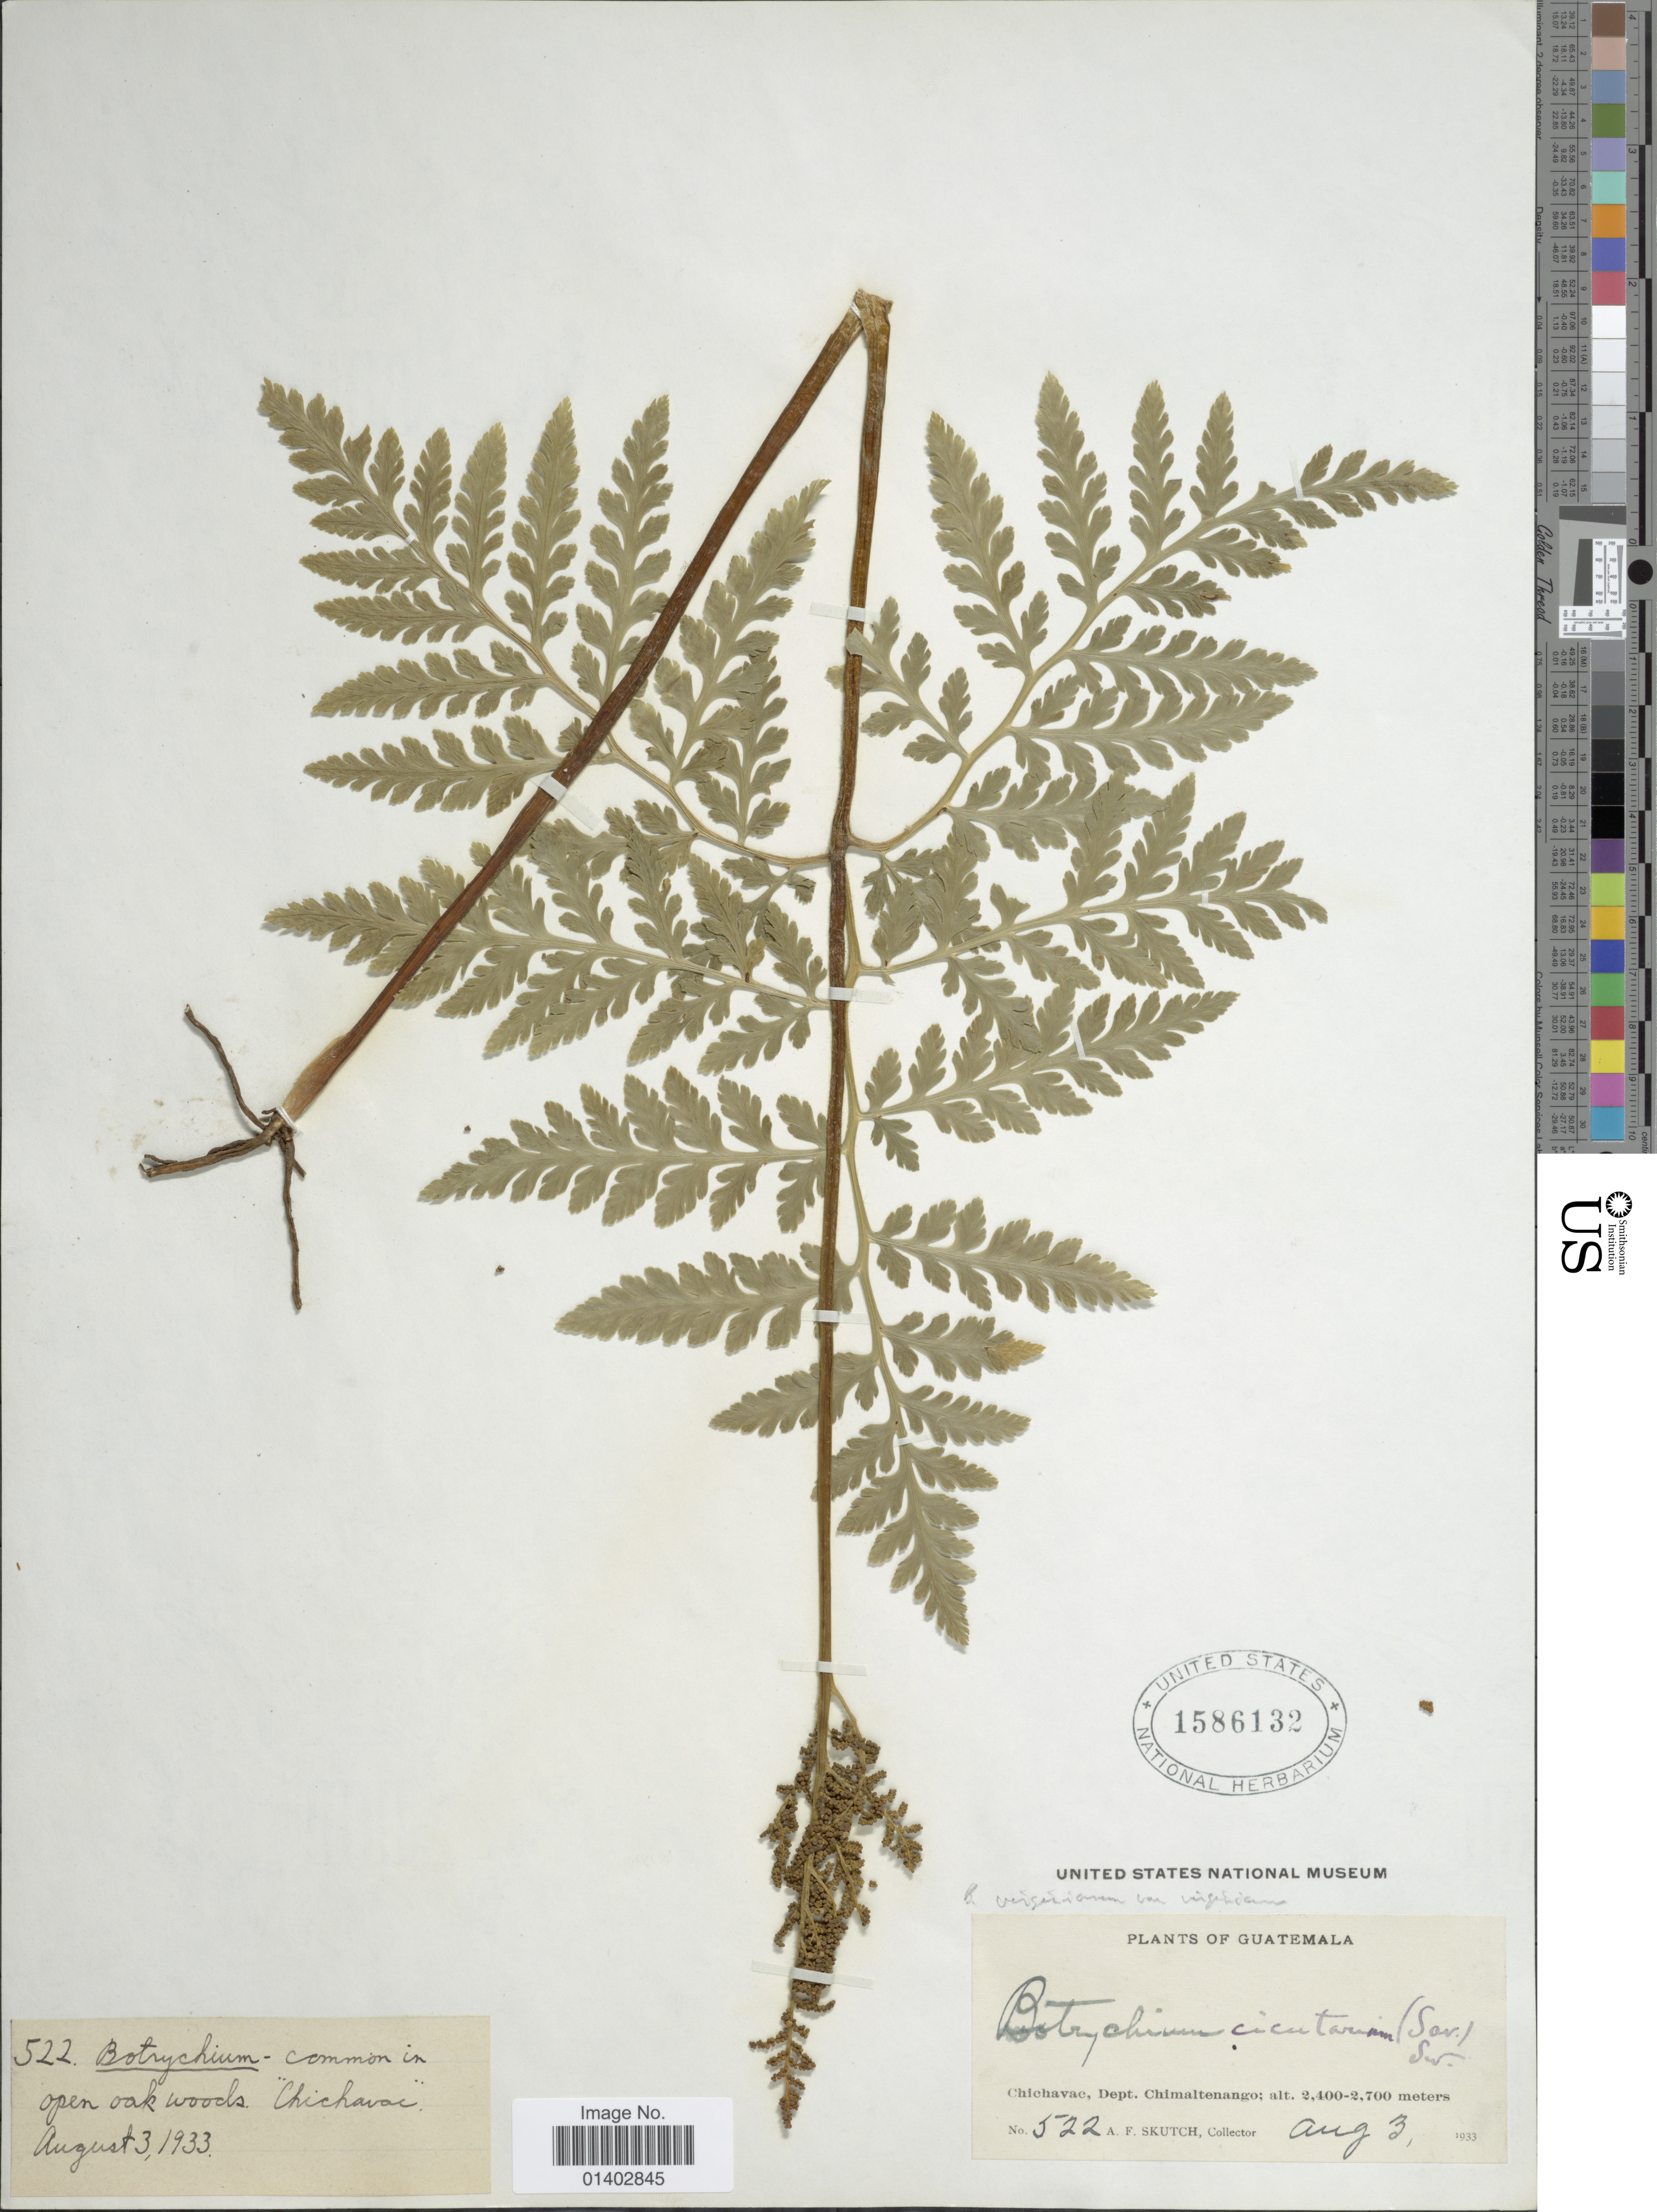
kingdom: Plantae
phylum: Tracheophyta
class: Polypodiopsida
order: Ophioglossales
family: Ophioglossaceae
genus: Botrychium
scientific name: Botrychium virginianum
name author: (L.) Sw.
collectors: A. F. Skutch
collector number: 522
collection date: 1933-08-03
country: Guatemala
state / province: Chimaltenango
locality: Chichavac,Dept Chimaltenango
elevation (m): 2400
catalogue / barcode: US 1586132